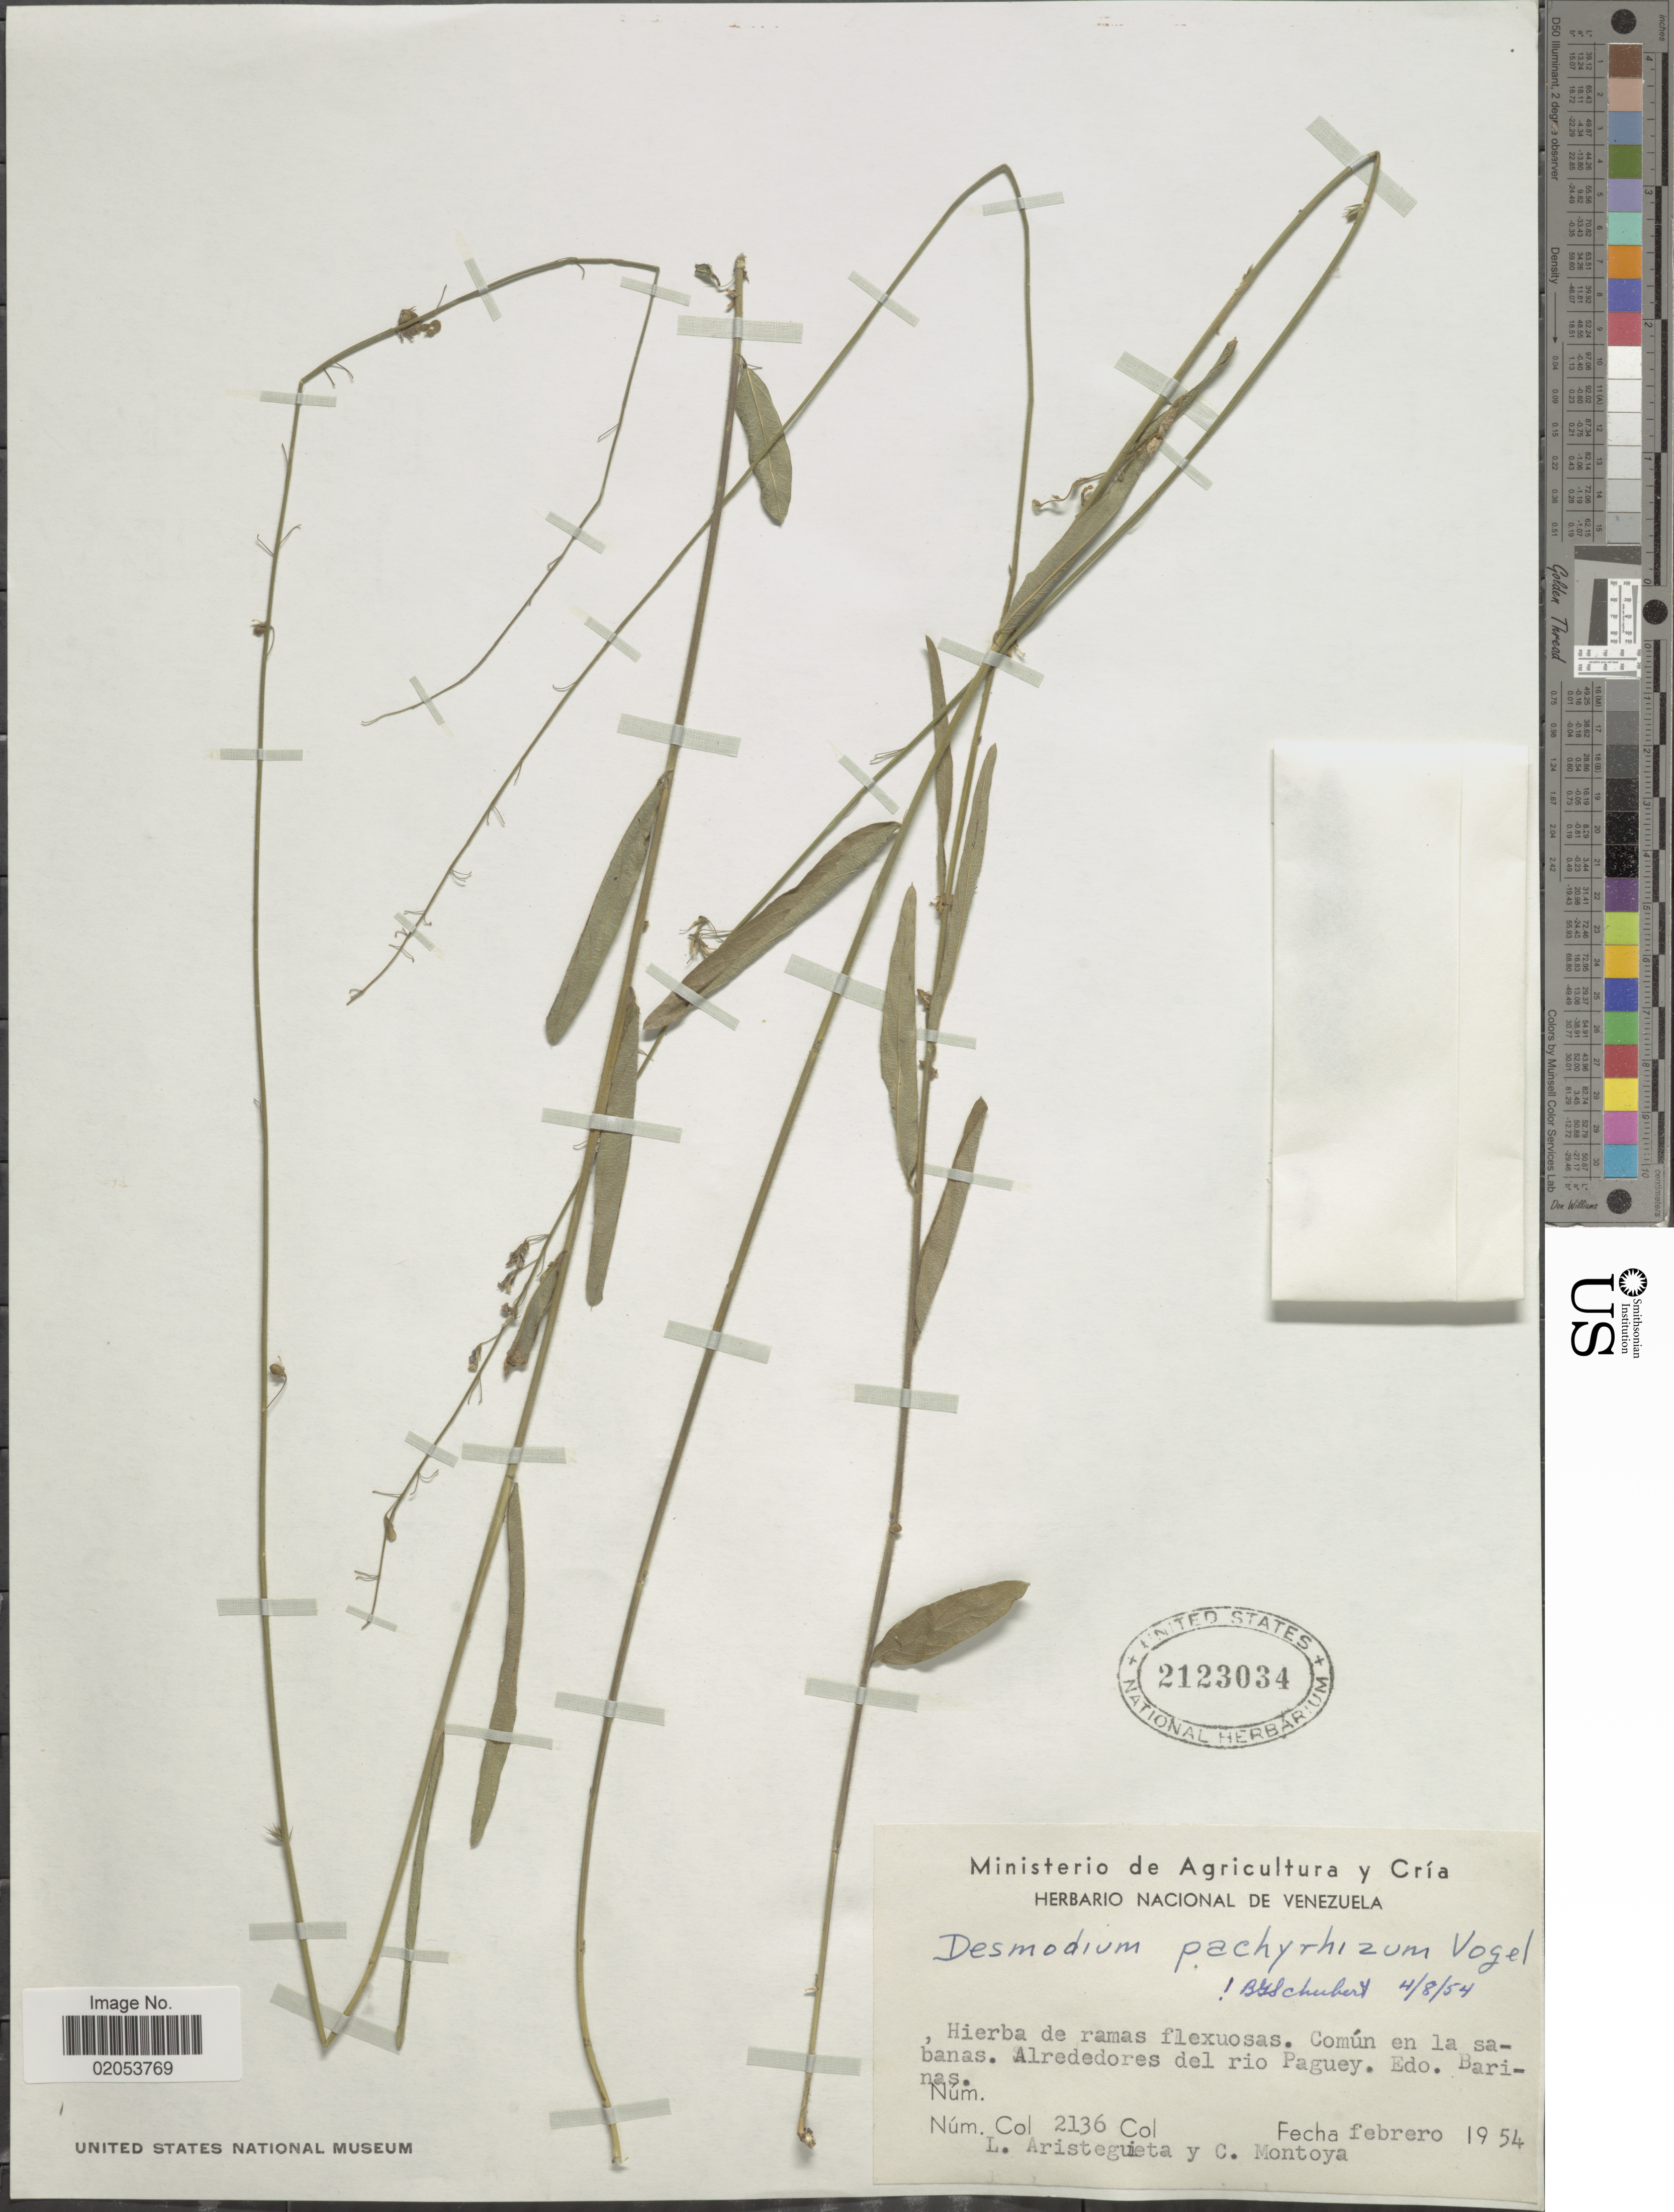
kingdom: Plantae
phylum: Tracheophyta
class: Magnoliopsida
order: Fabales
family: Fabaceae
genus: Desmodium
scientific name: Desmodium pachyrrhizum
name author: Vogel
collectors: L. Aristeguieta & C. Montoya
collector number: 2136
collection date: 1954-02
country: Venezuela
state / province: Barinas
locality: Alrededores del rio Paguey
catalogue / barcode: US 2123034